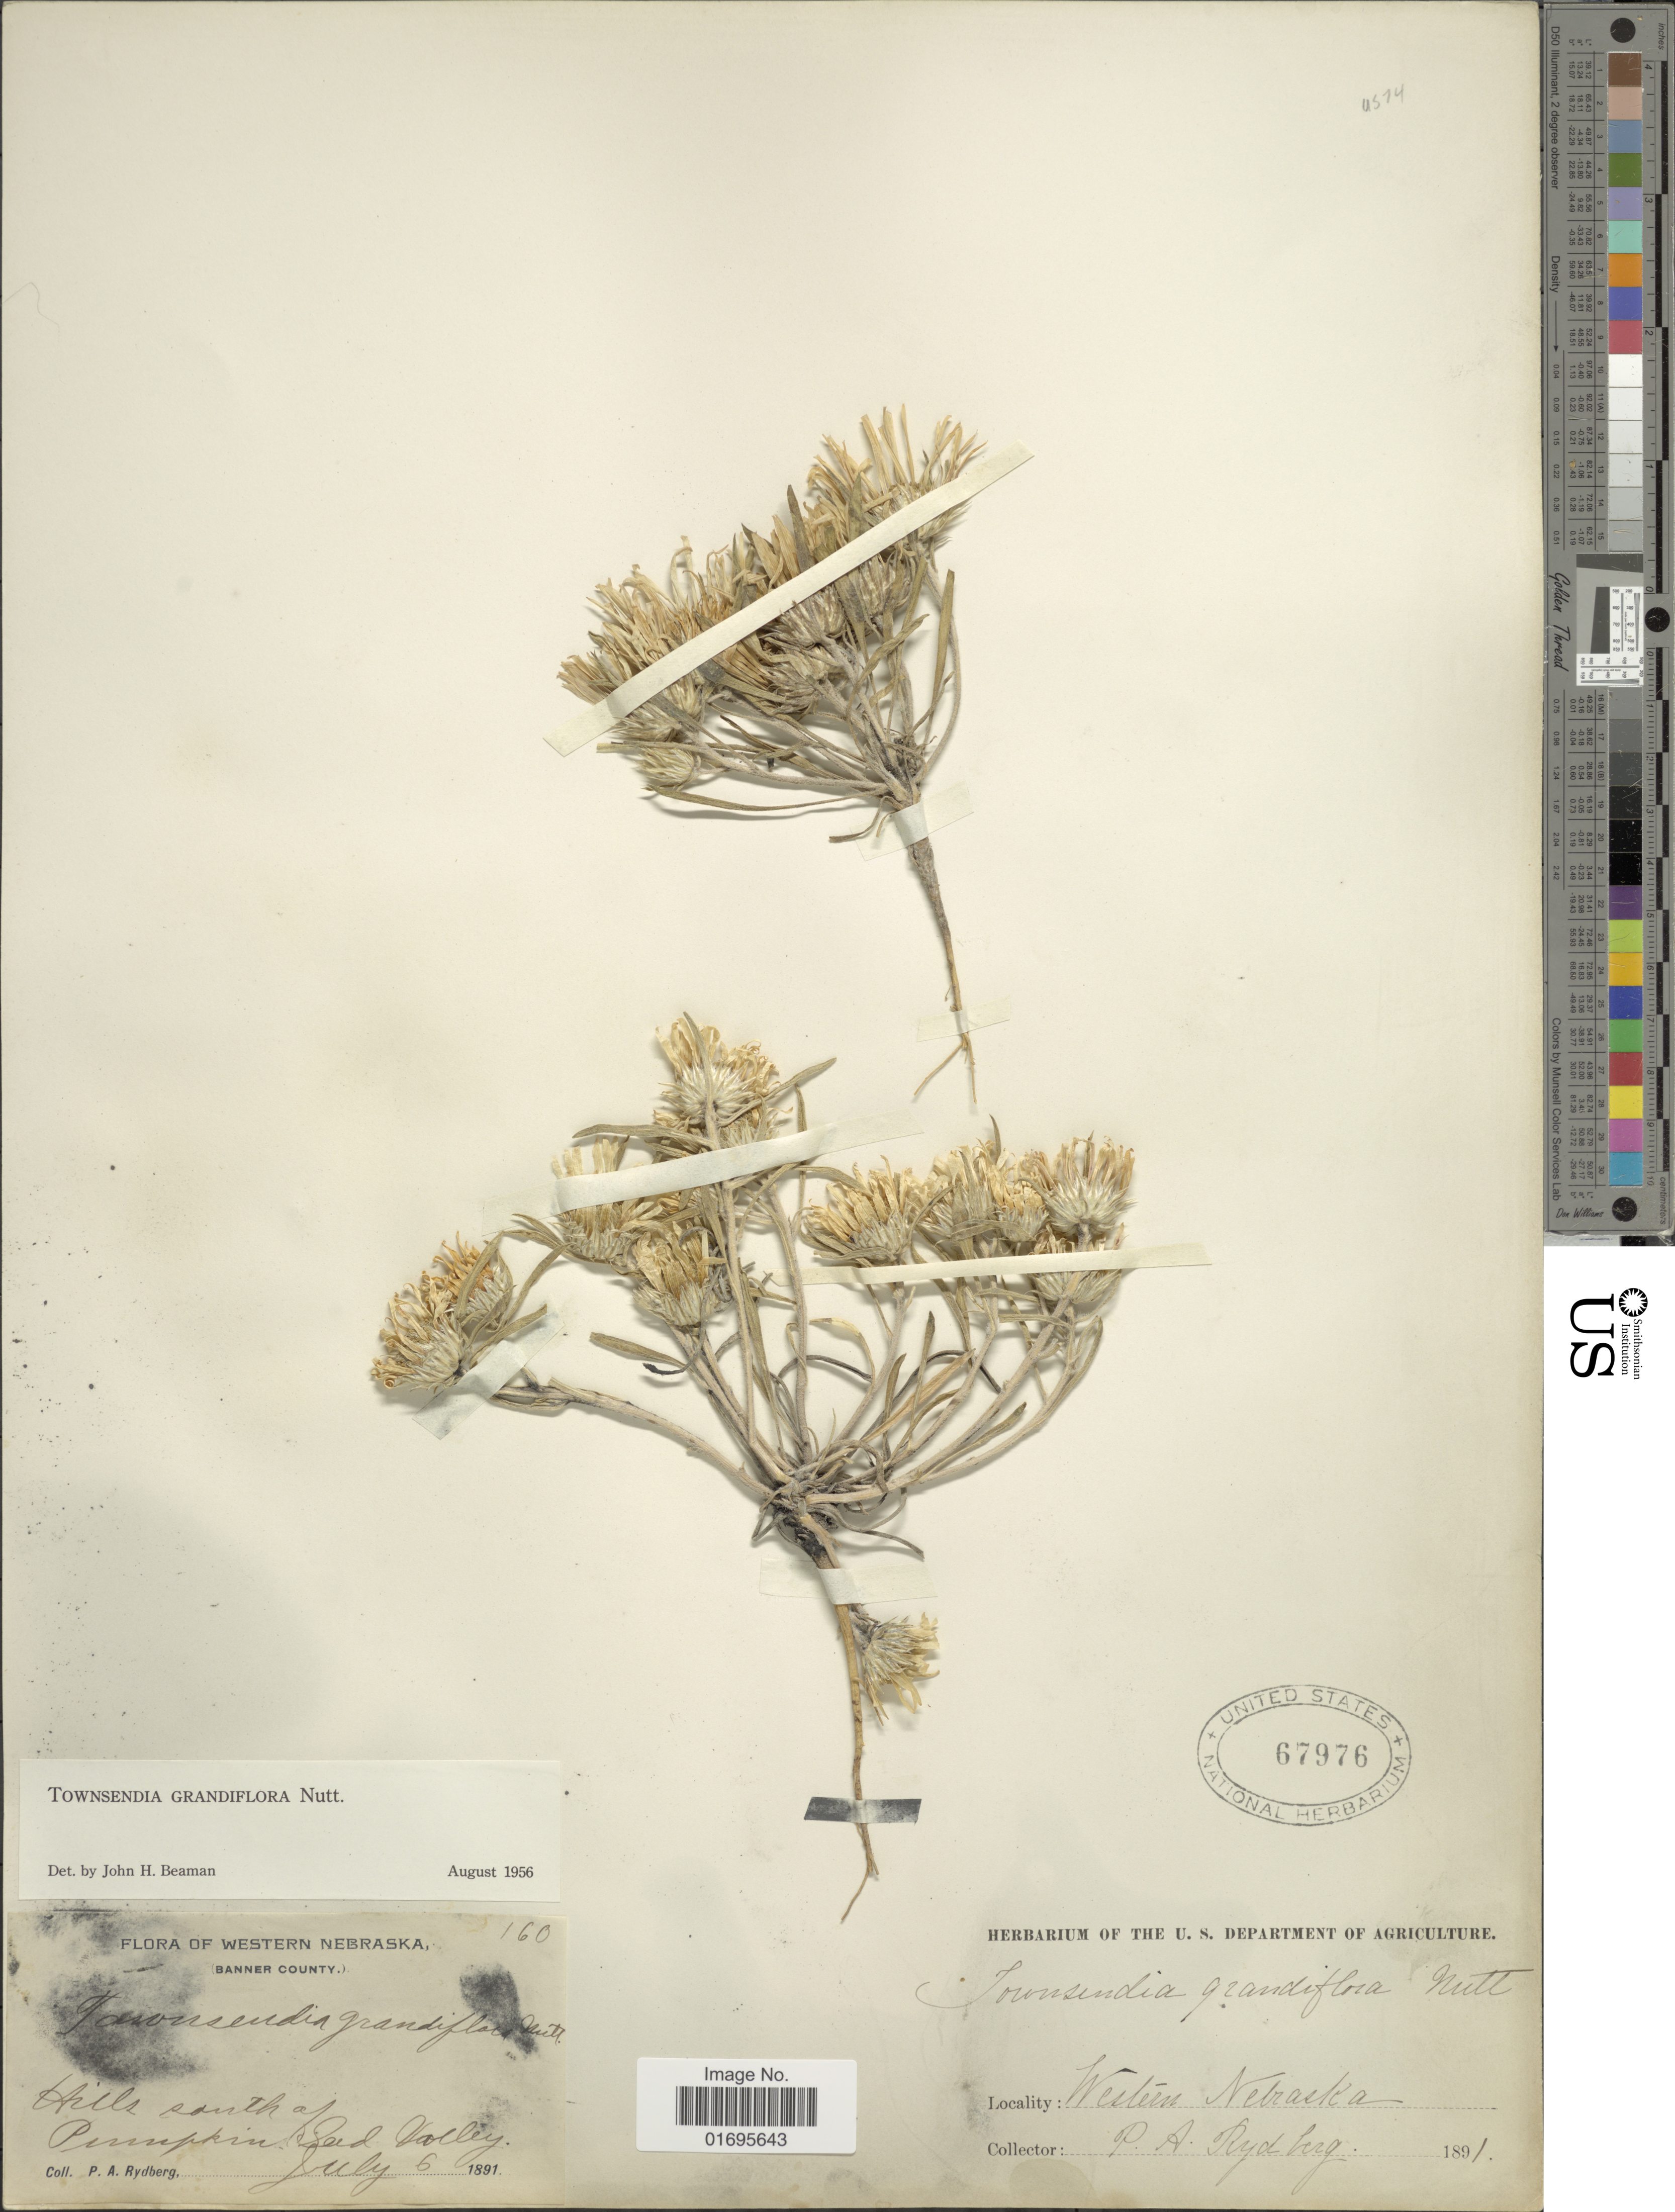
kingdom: Plantae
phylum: Tracheophyta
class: Magnoliopsida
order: Asterales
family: Asteraceae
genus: Townsendia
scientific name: Townsendia grandiflora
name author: Nutt.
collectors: P. A. Rydberg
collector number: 160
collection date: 1891-07-06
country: United States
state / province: Nebraska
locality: Western, hills south of Pennpki, Sad Valley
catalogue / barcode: US 67976